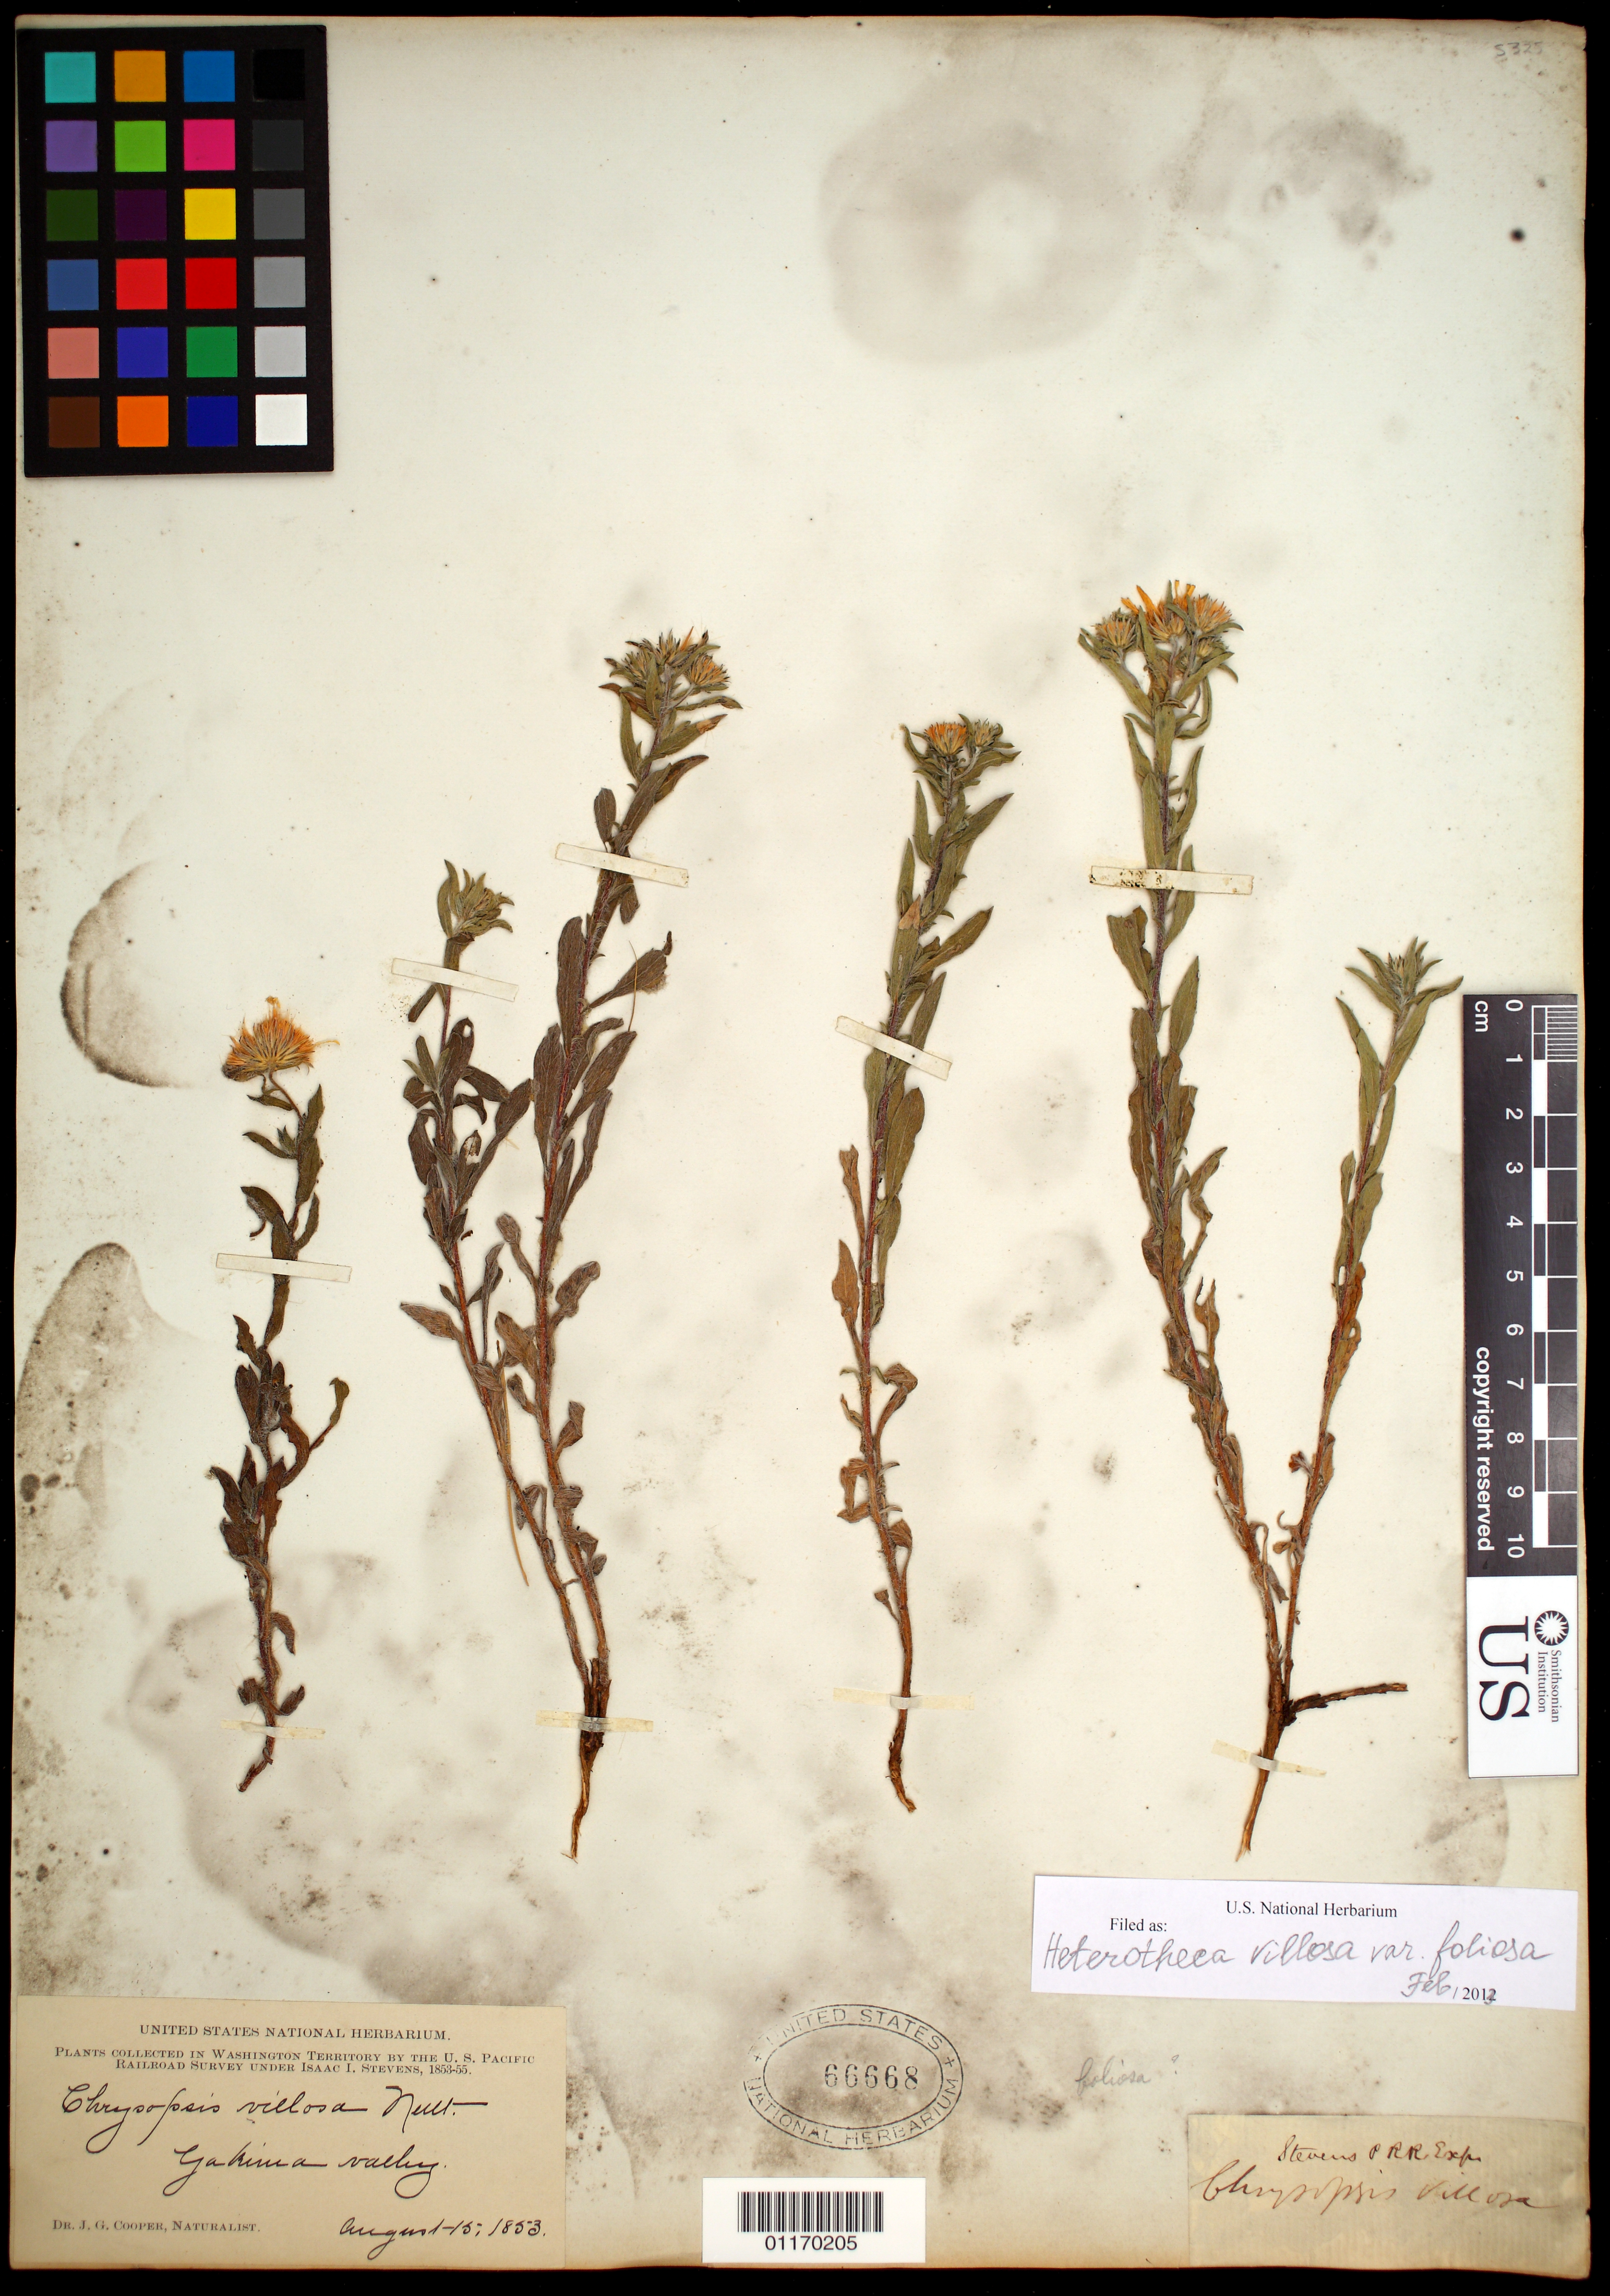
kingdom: Plantae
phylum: Tracheophyta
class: Magnoliopsida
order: Asterales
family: Asteraceae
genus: Heterotheca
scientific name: Heterotheca villosa var. foliosa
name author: (Nutt.) V.L. Harms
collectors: J. G. Cooper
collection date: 1853-08-01/1853-08-15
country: United States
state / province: Washington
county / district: Yakima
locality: Yakima Valley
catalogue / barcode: US 66668